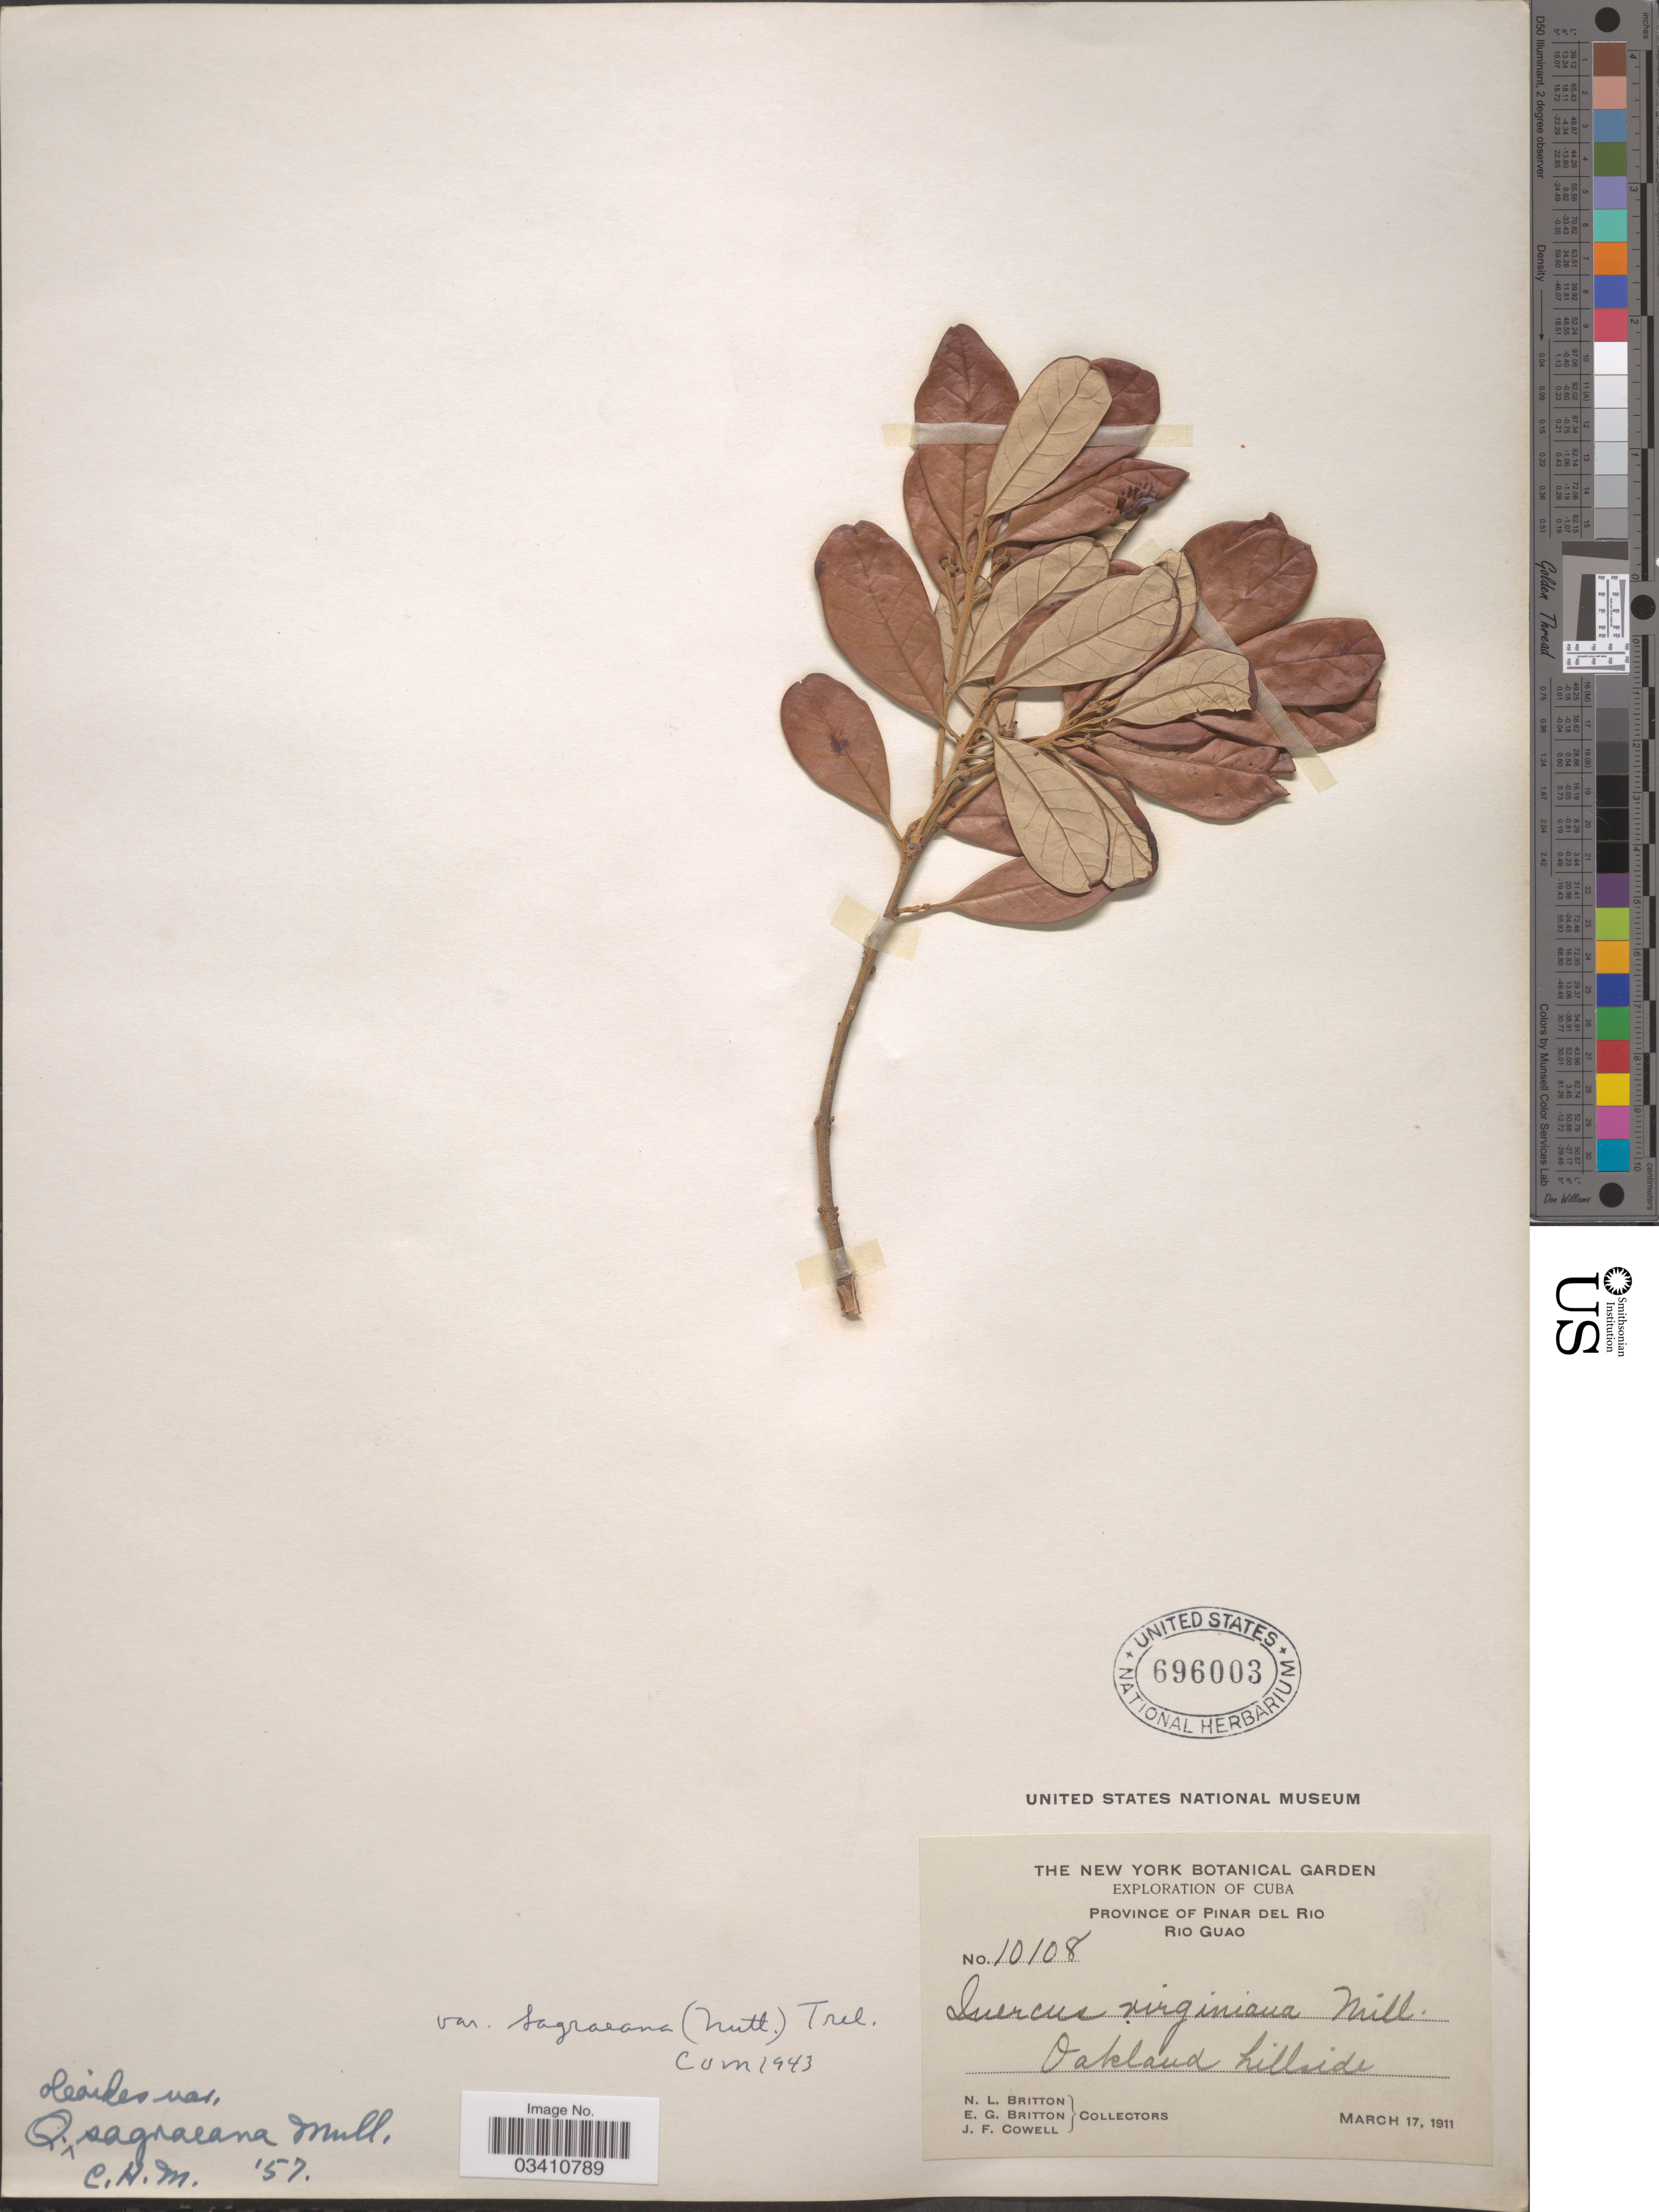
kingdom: Plantae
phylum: Tracheophyta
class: Magnoliopsida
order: Fagales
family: Fagaceae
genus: Quercus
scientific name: Quercus oleoides var. sagraeana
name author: Schltdl. & Cham.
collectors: N. Britton, E. G. Britton & J. F. Cowell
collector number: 10108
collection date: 1911-03-17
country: Cuba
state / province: Pinar del Río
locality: Rio Guao. Oakland hillside.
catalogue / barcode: US 696003